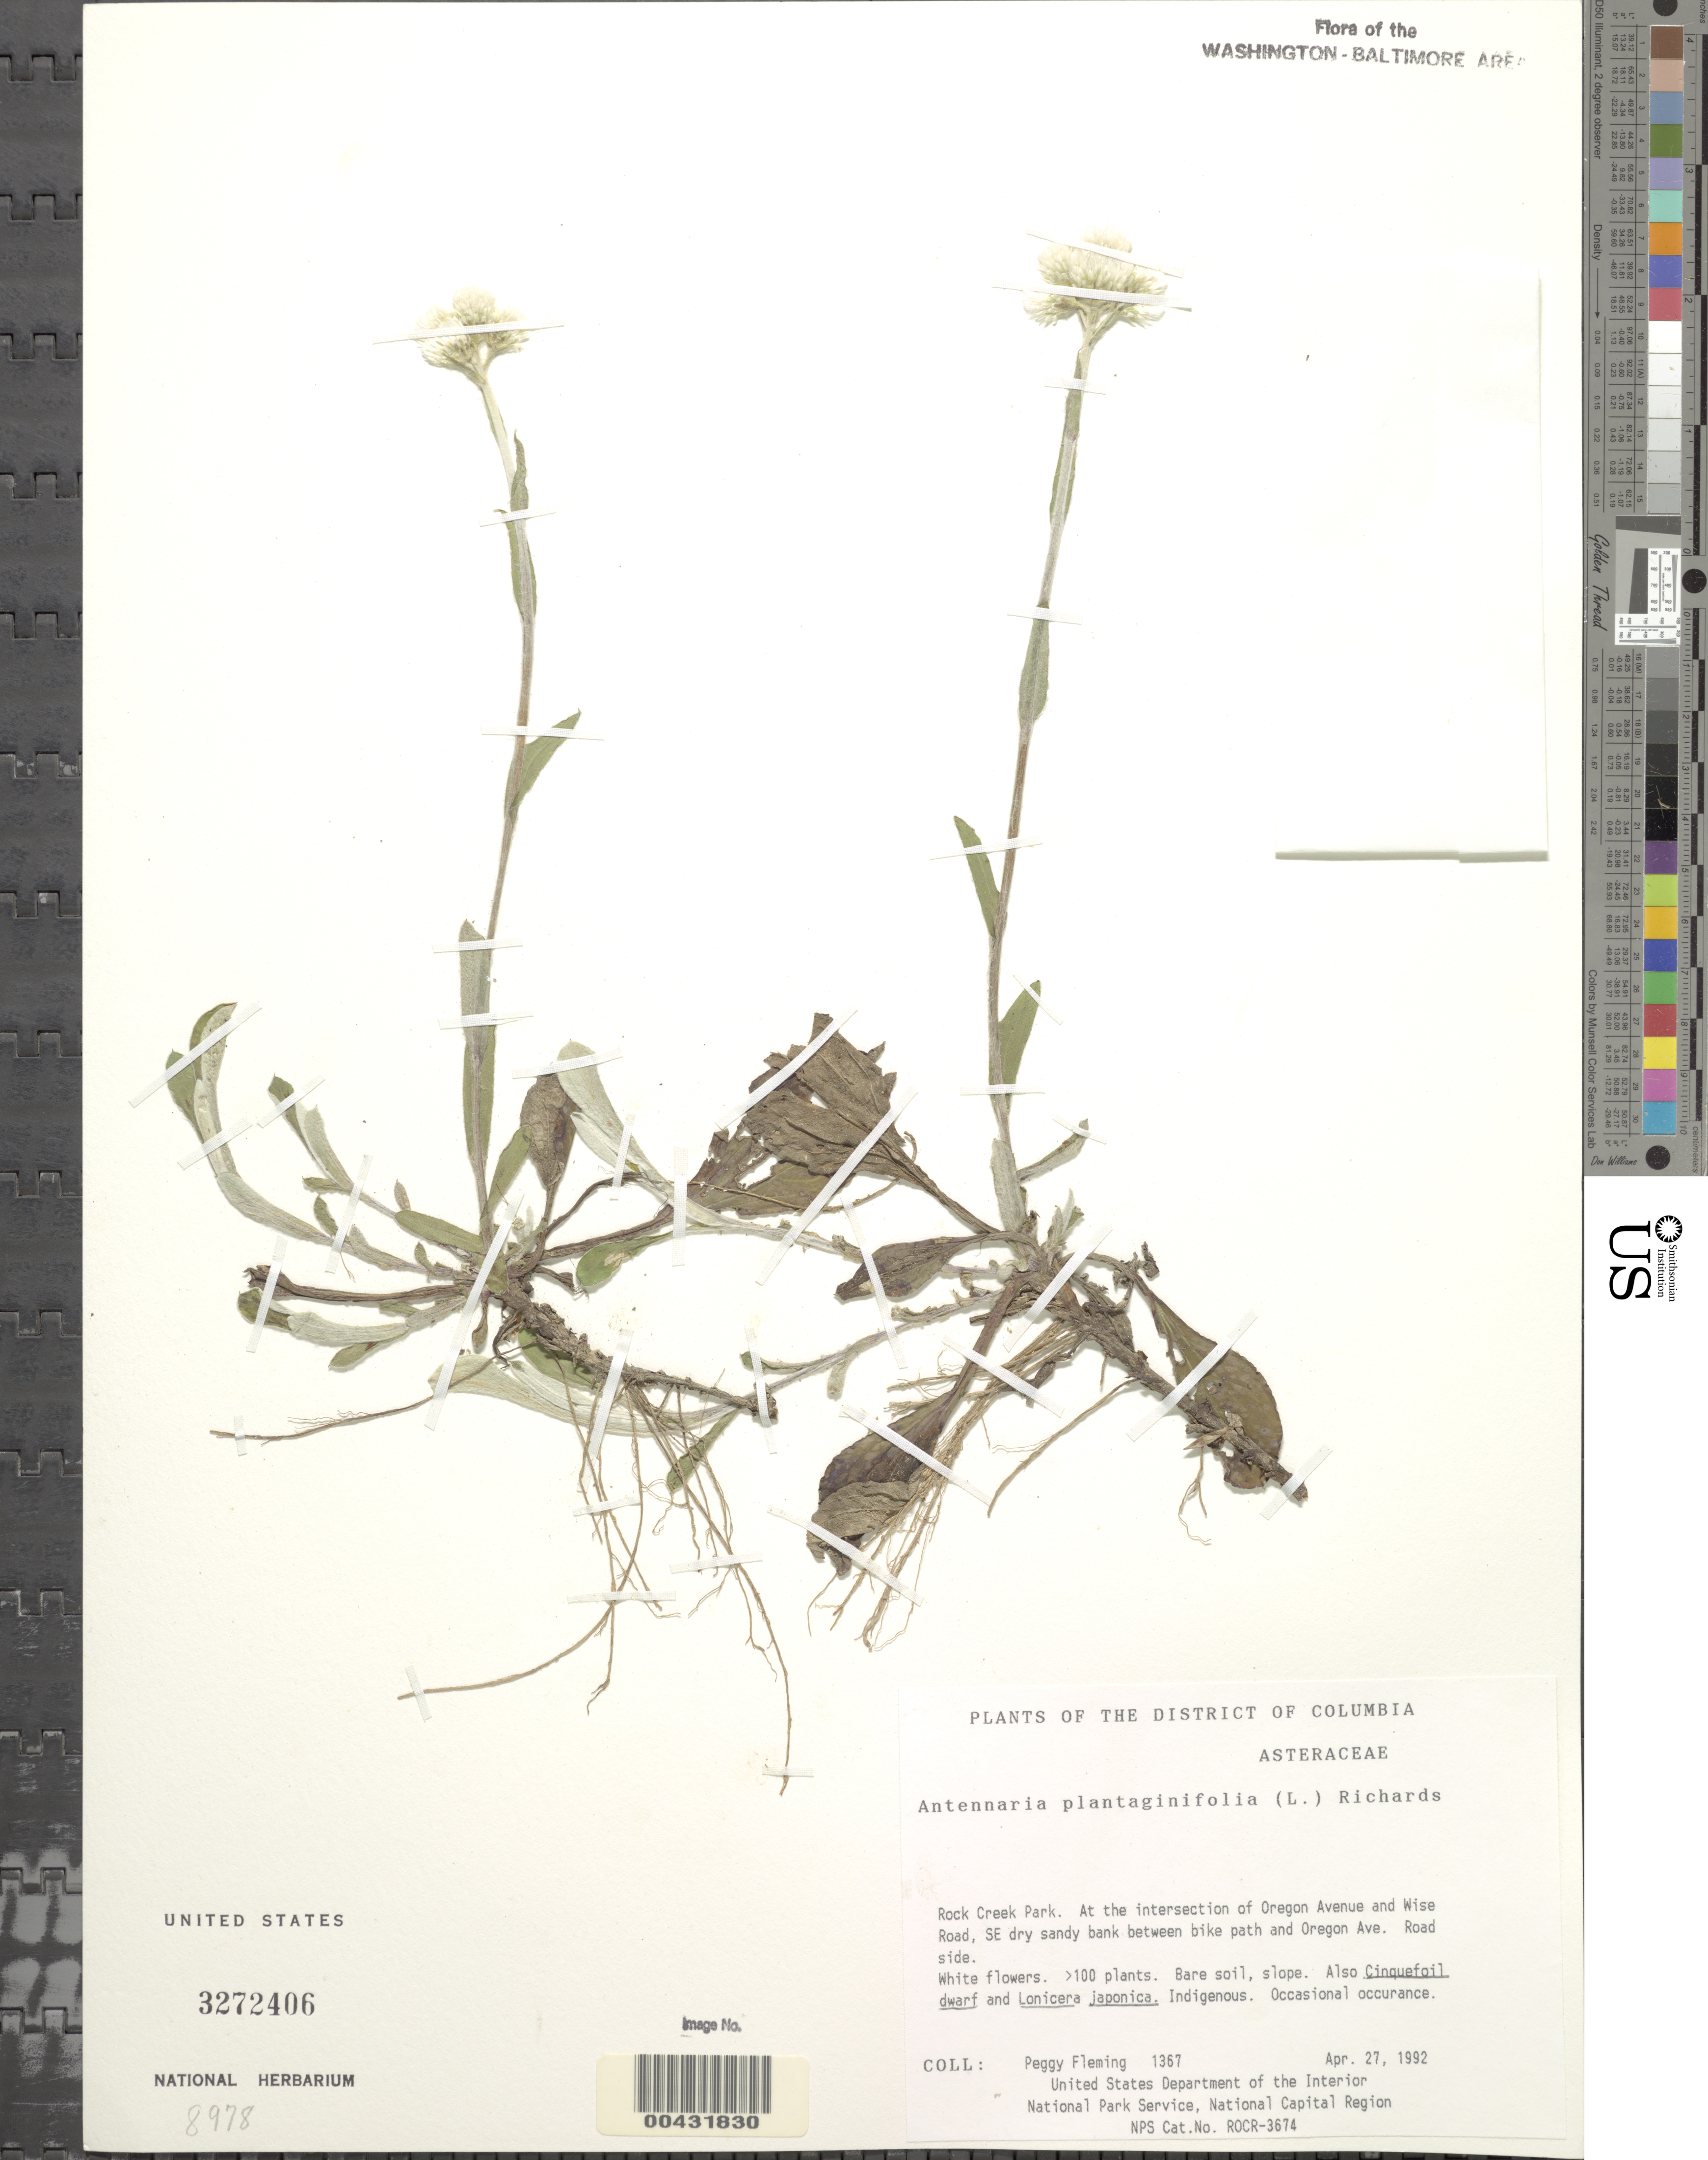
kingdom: Plantae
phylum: Tracheophyta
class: Magnoliopsida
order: Asterales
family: Asteraceae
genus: Antennaria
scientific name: Antennaria plantaginifolia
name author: (L.) Richardson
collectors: P. Fleming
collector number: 1367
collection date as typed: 27 Apr 1992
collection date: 1992-04-27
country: United States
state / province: District of Columbia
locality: Rock Creek Park, at intersection of Oregon Ave. and Wise Road, SE Rock Creek Park & vicinity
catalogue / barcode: US 3272406